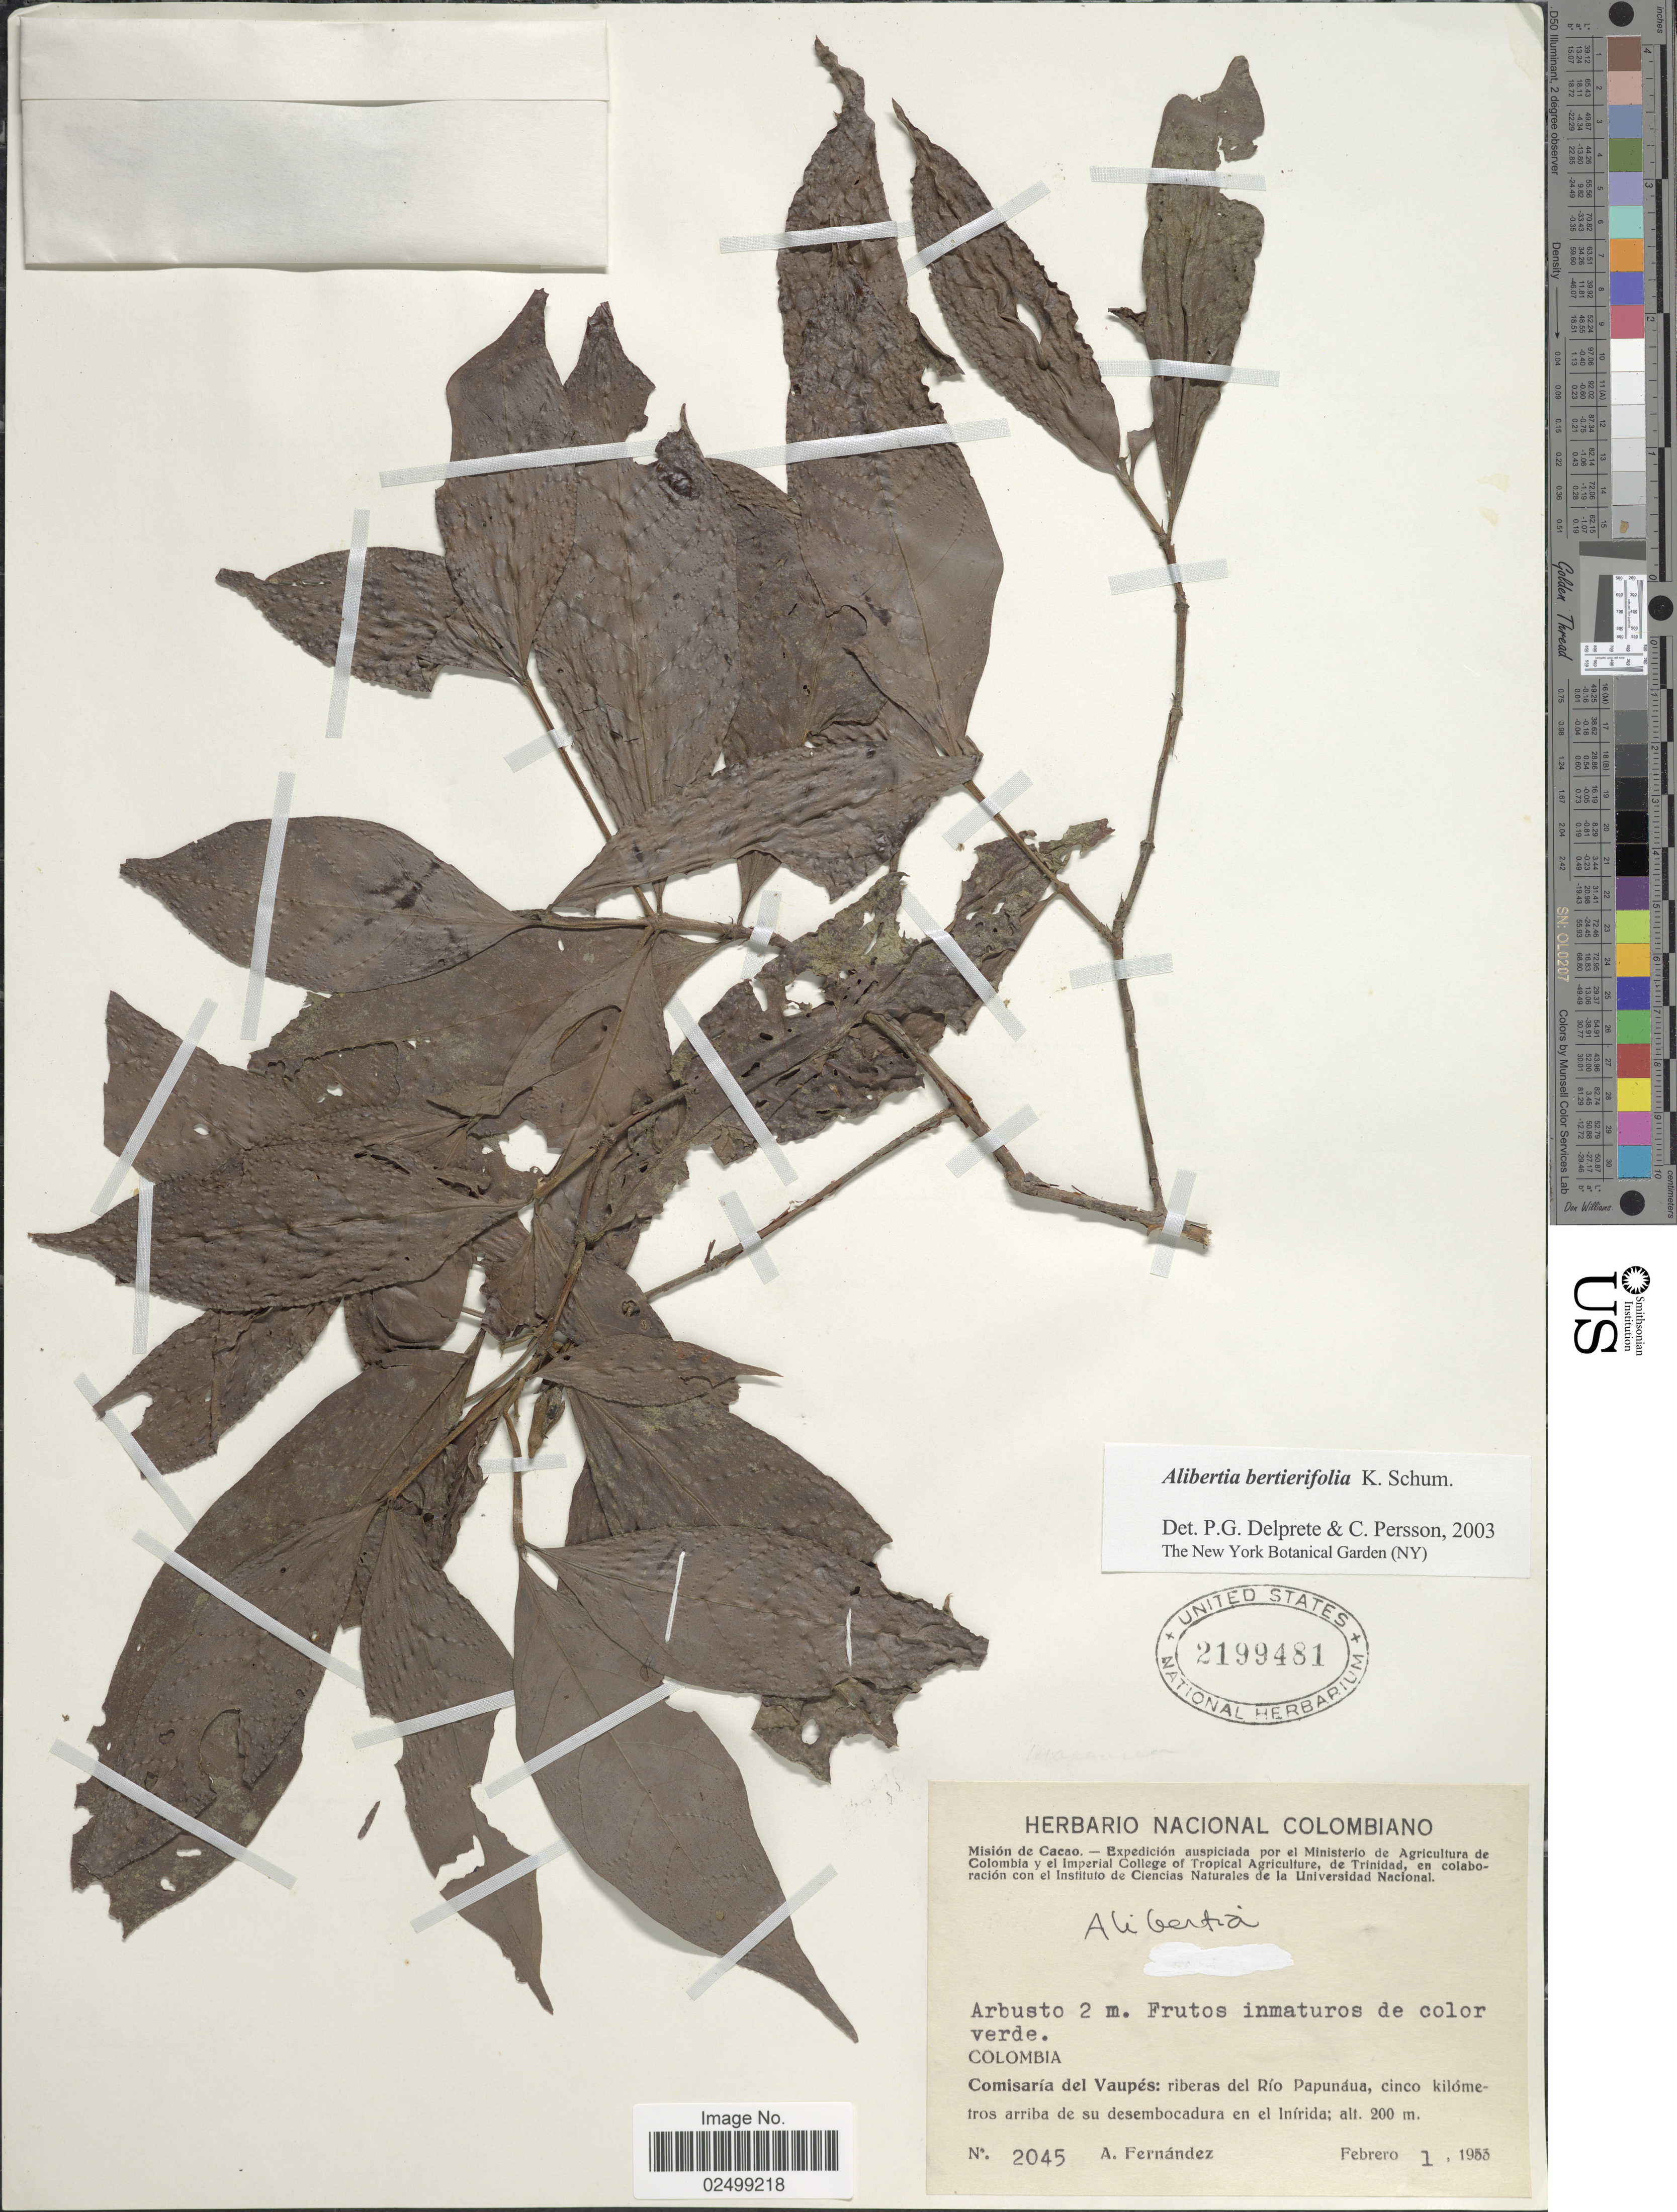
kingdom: Plantae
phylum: Tracheophyta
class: Magnoliopsida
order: Gentianales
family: Rubiaceae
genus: Alibertia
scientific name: Alibertia sp.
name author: K. Schum.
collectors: A. Fernández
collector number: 2045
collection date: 1953-02-01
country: Colombia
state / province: Vaupés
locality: Comisaría del Vaupés: riberas del Río Papunáua, cinco kilómetros arriba de su desembocaduru en el Inírida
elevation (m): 200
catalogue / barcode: US 2199481